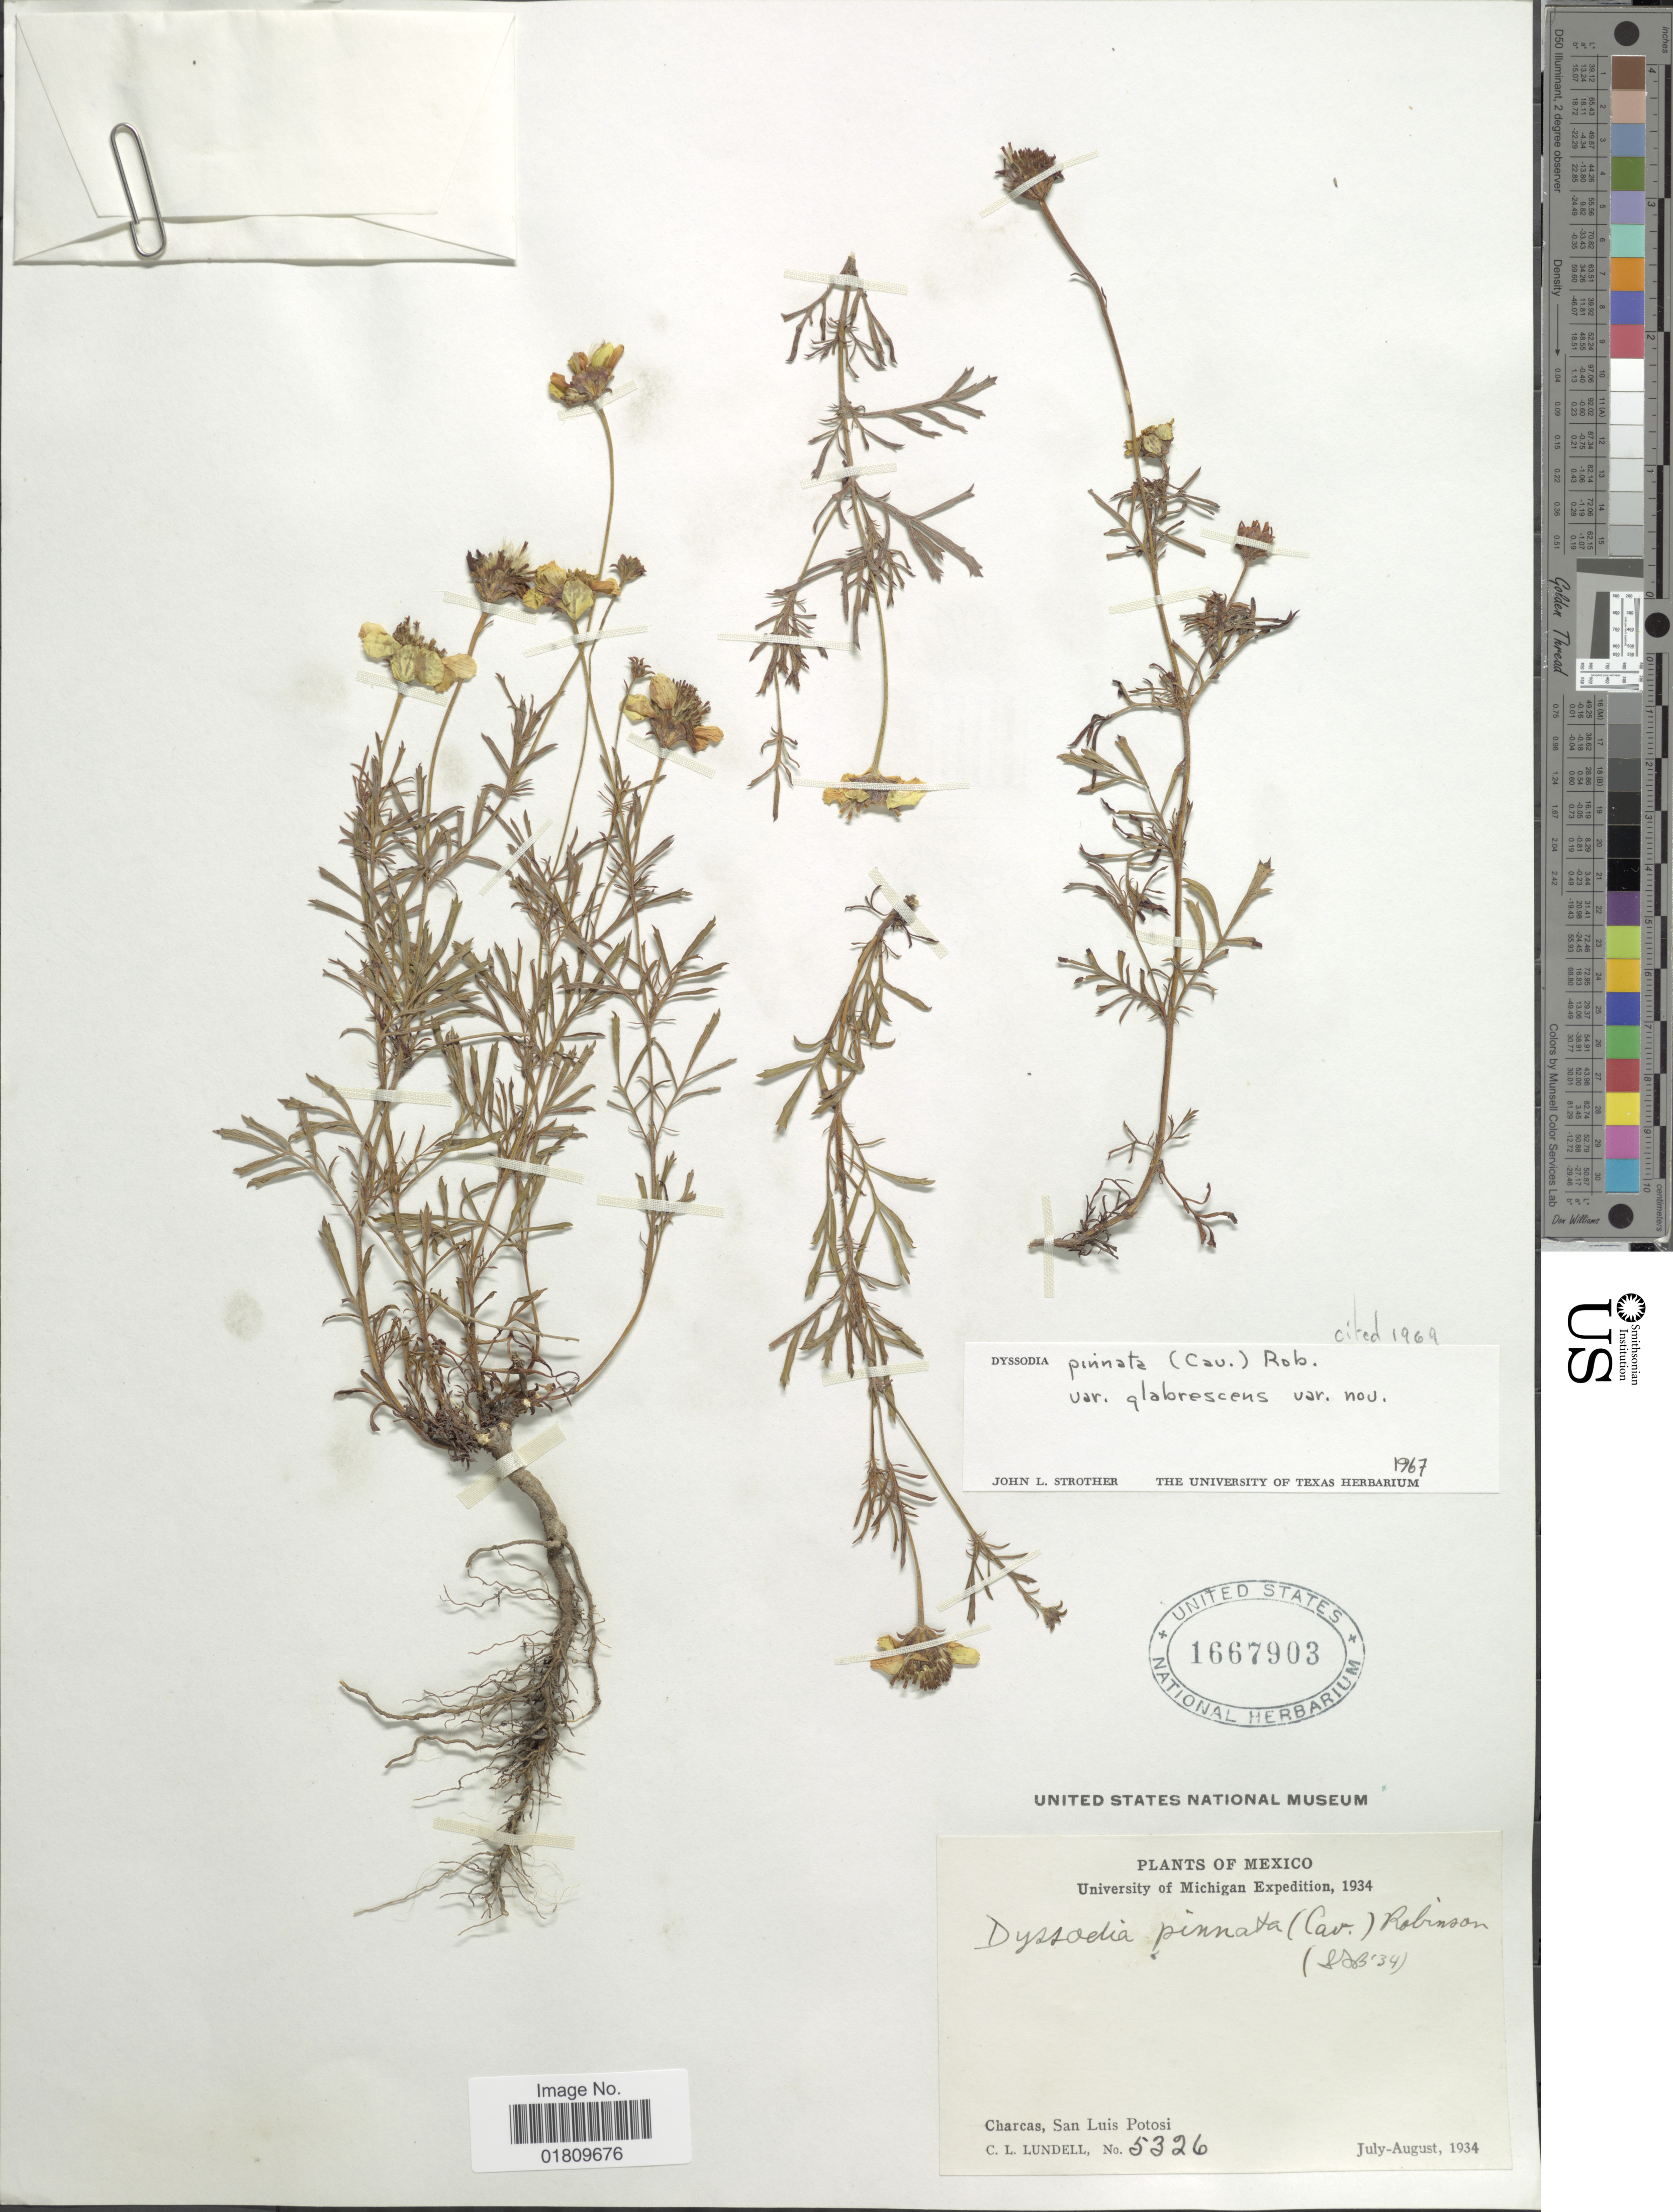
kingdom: Plantae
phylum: Tracheophyta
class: Magnoliopsida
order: Asterales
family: Asteraceae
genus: Dyssodia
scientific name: Dyssodia pinnata var. glabrescens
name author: Strother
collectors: C. L. Lundell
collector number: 5326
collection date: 1934-07/1934-08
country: Mexico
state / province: San Luis Potosí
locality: Charcas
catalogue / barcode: US 1667903